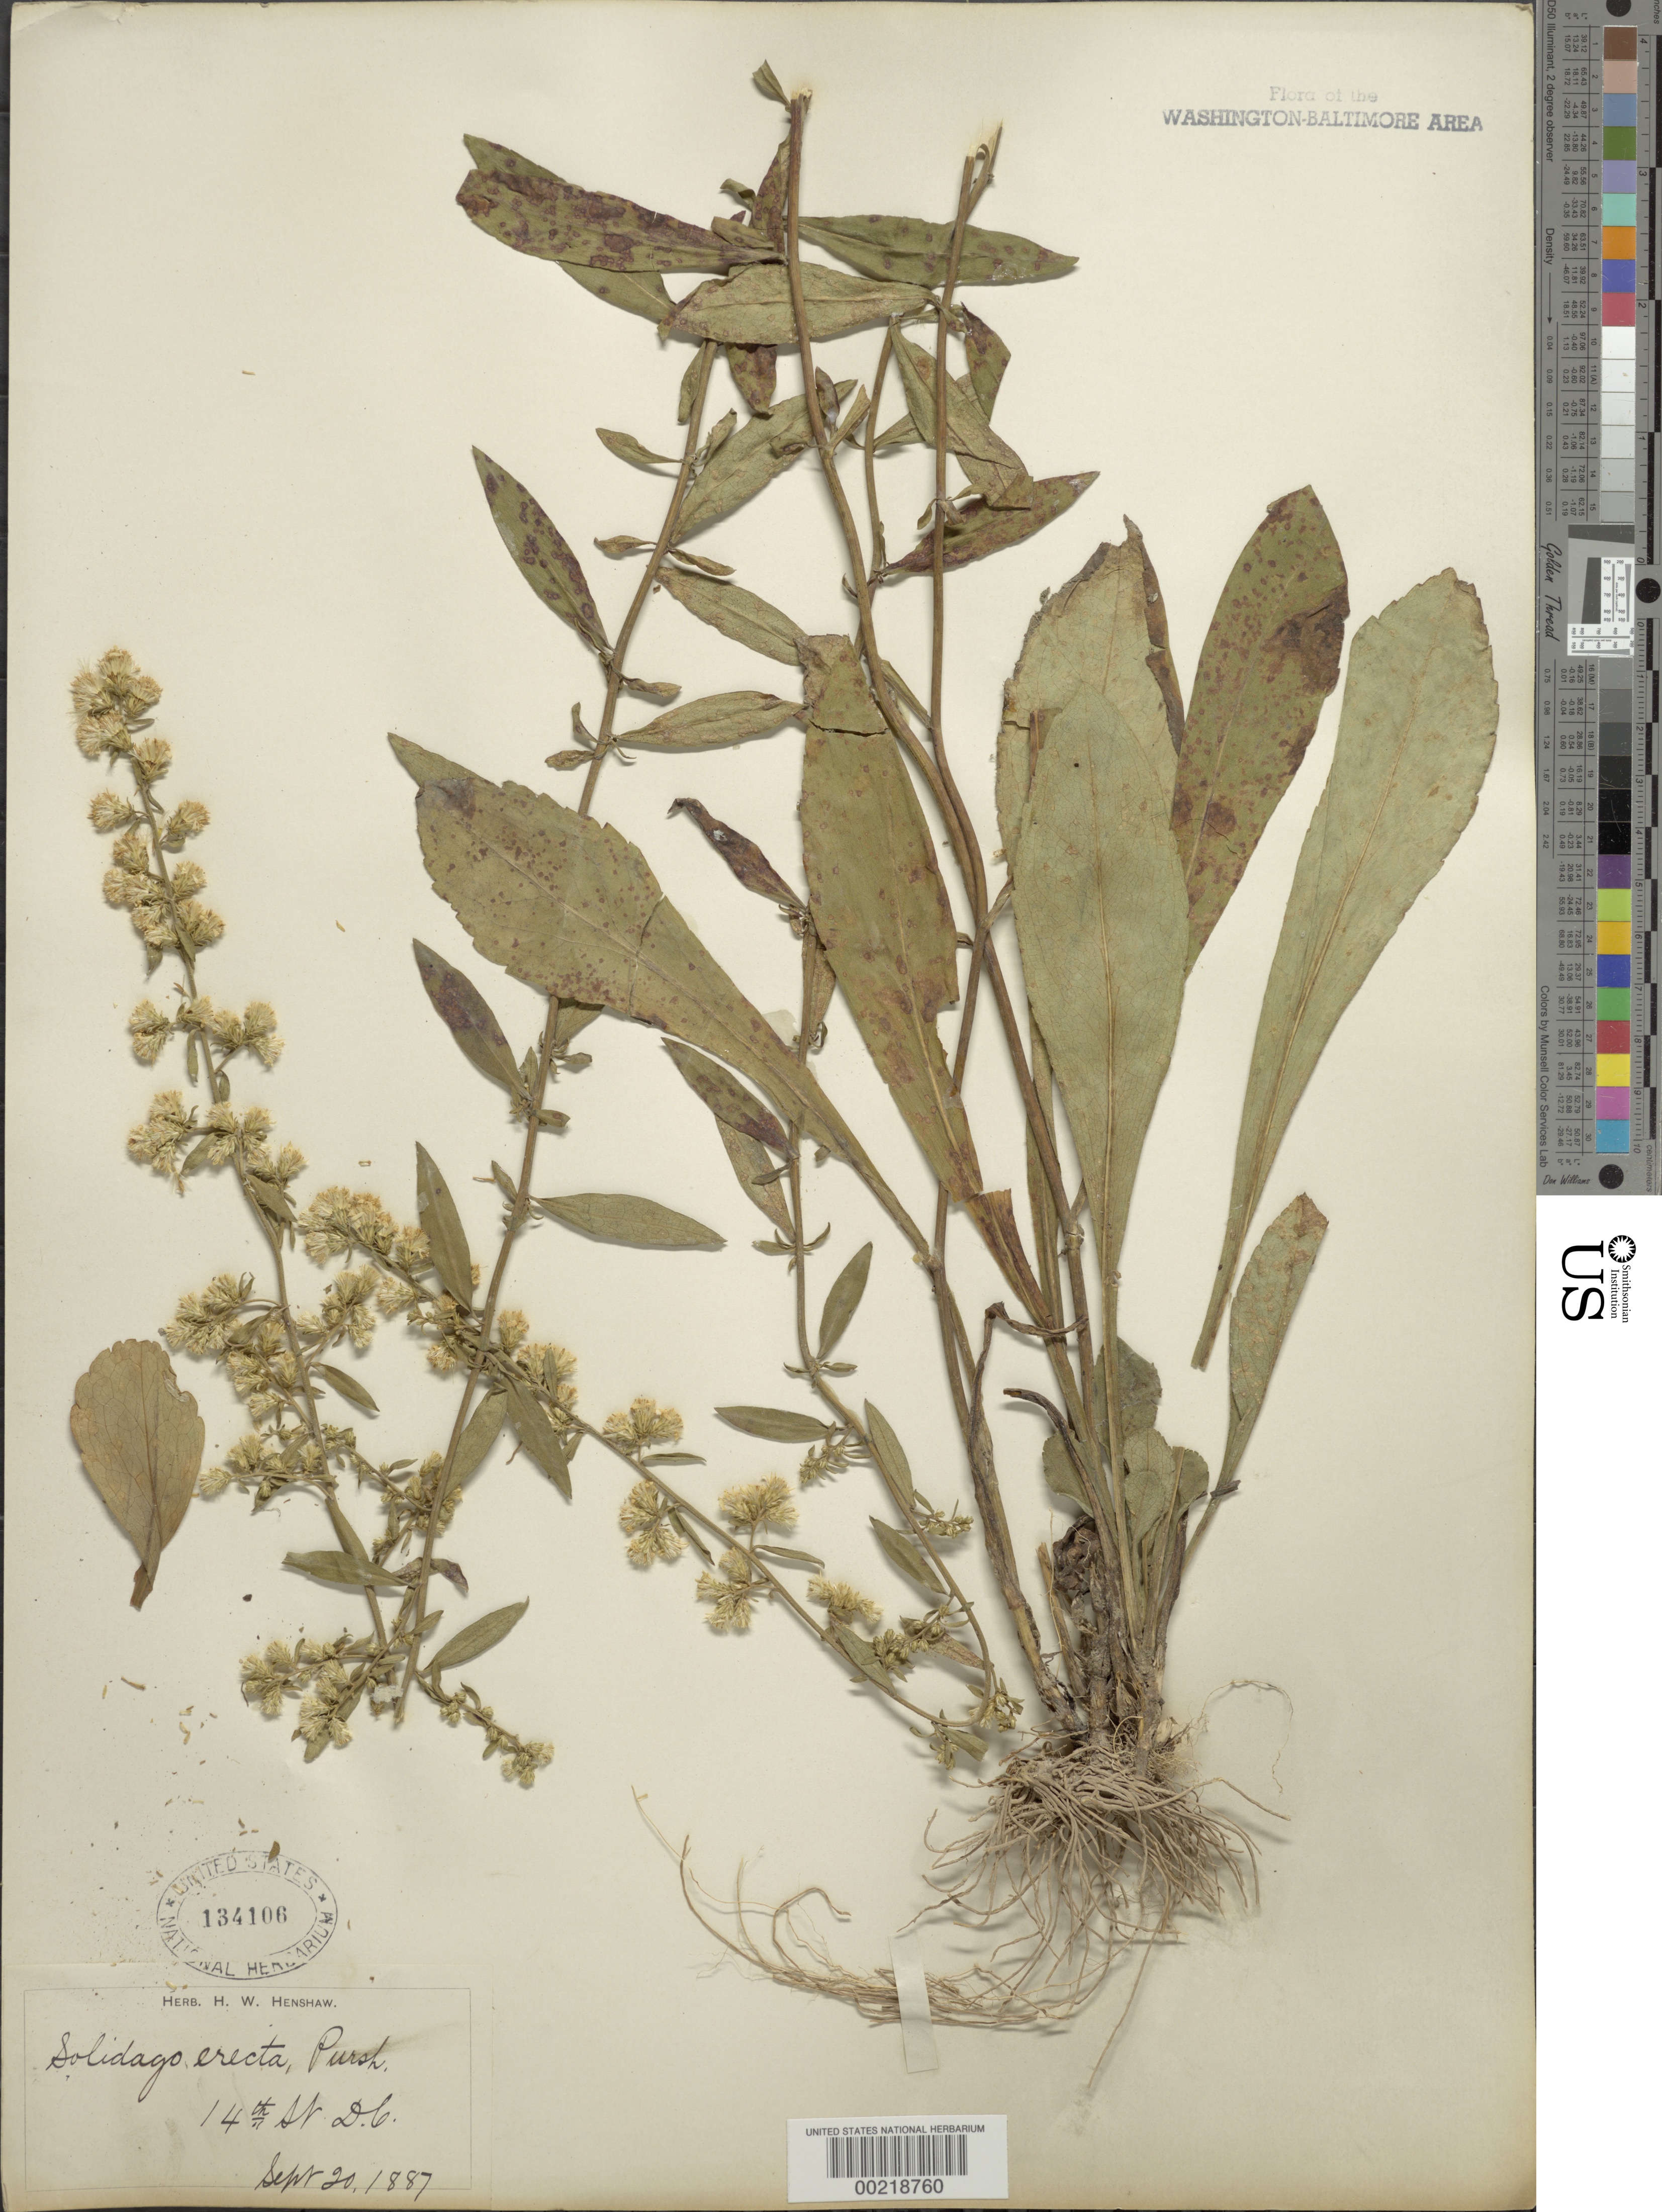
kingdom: Plantae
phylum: Tracheophyta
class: Magnoliopsida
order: Asterales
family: Asteraceae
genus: Solidago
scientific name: Solidago erecta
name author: Pursh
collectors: H. Henshaw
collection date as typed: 20 Sep 1887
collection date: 1887-09-20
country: United States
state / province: District of Columbia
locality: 14th St.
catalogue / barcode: US 134106